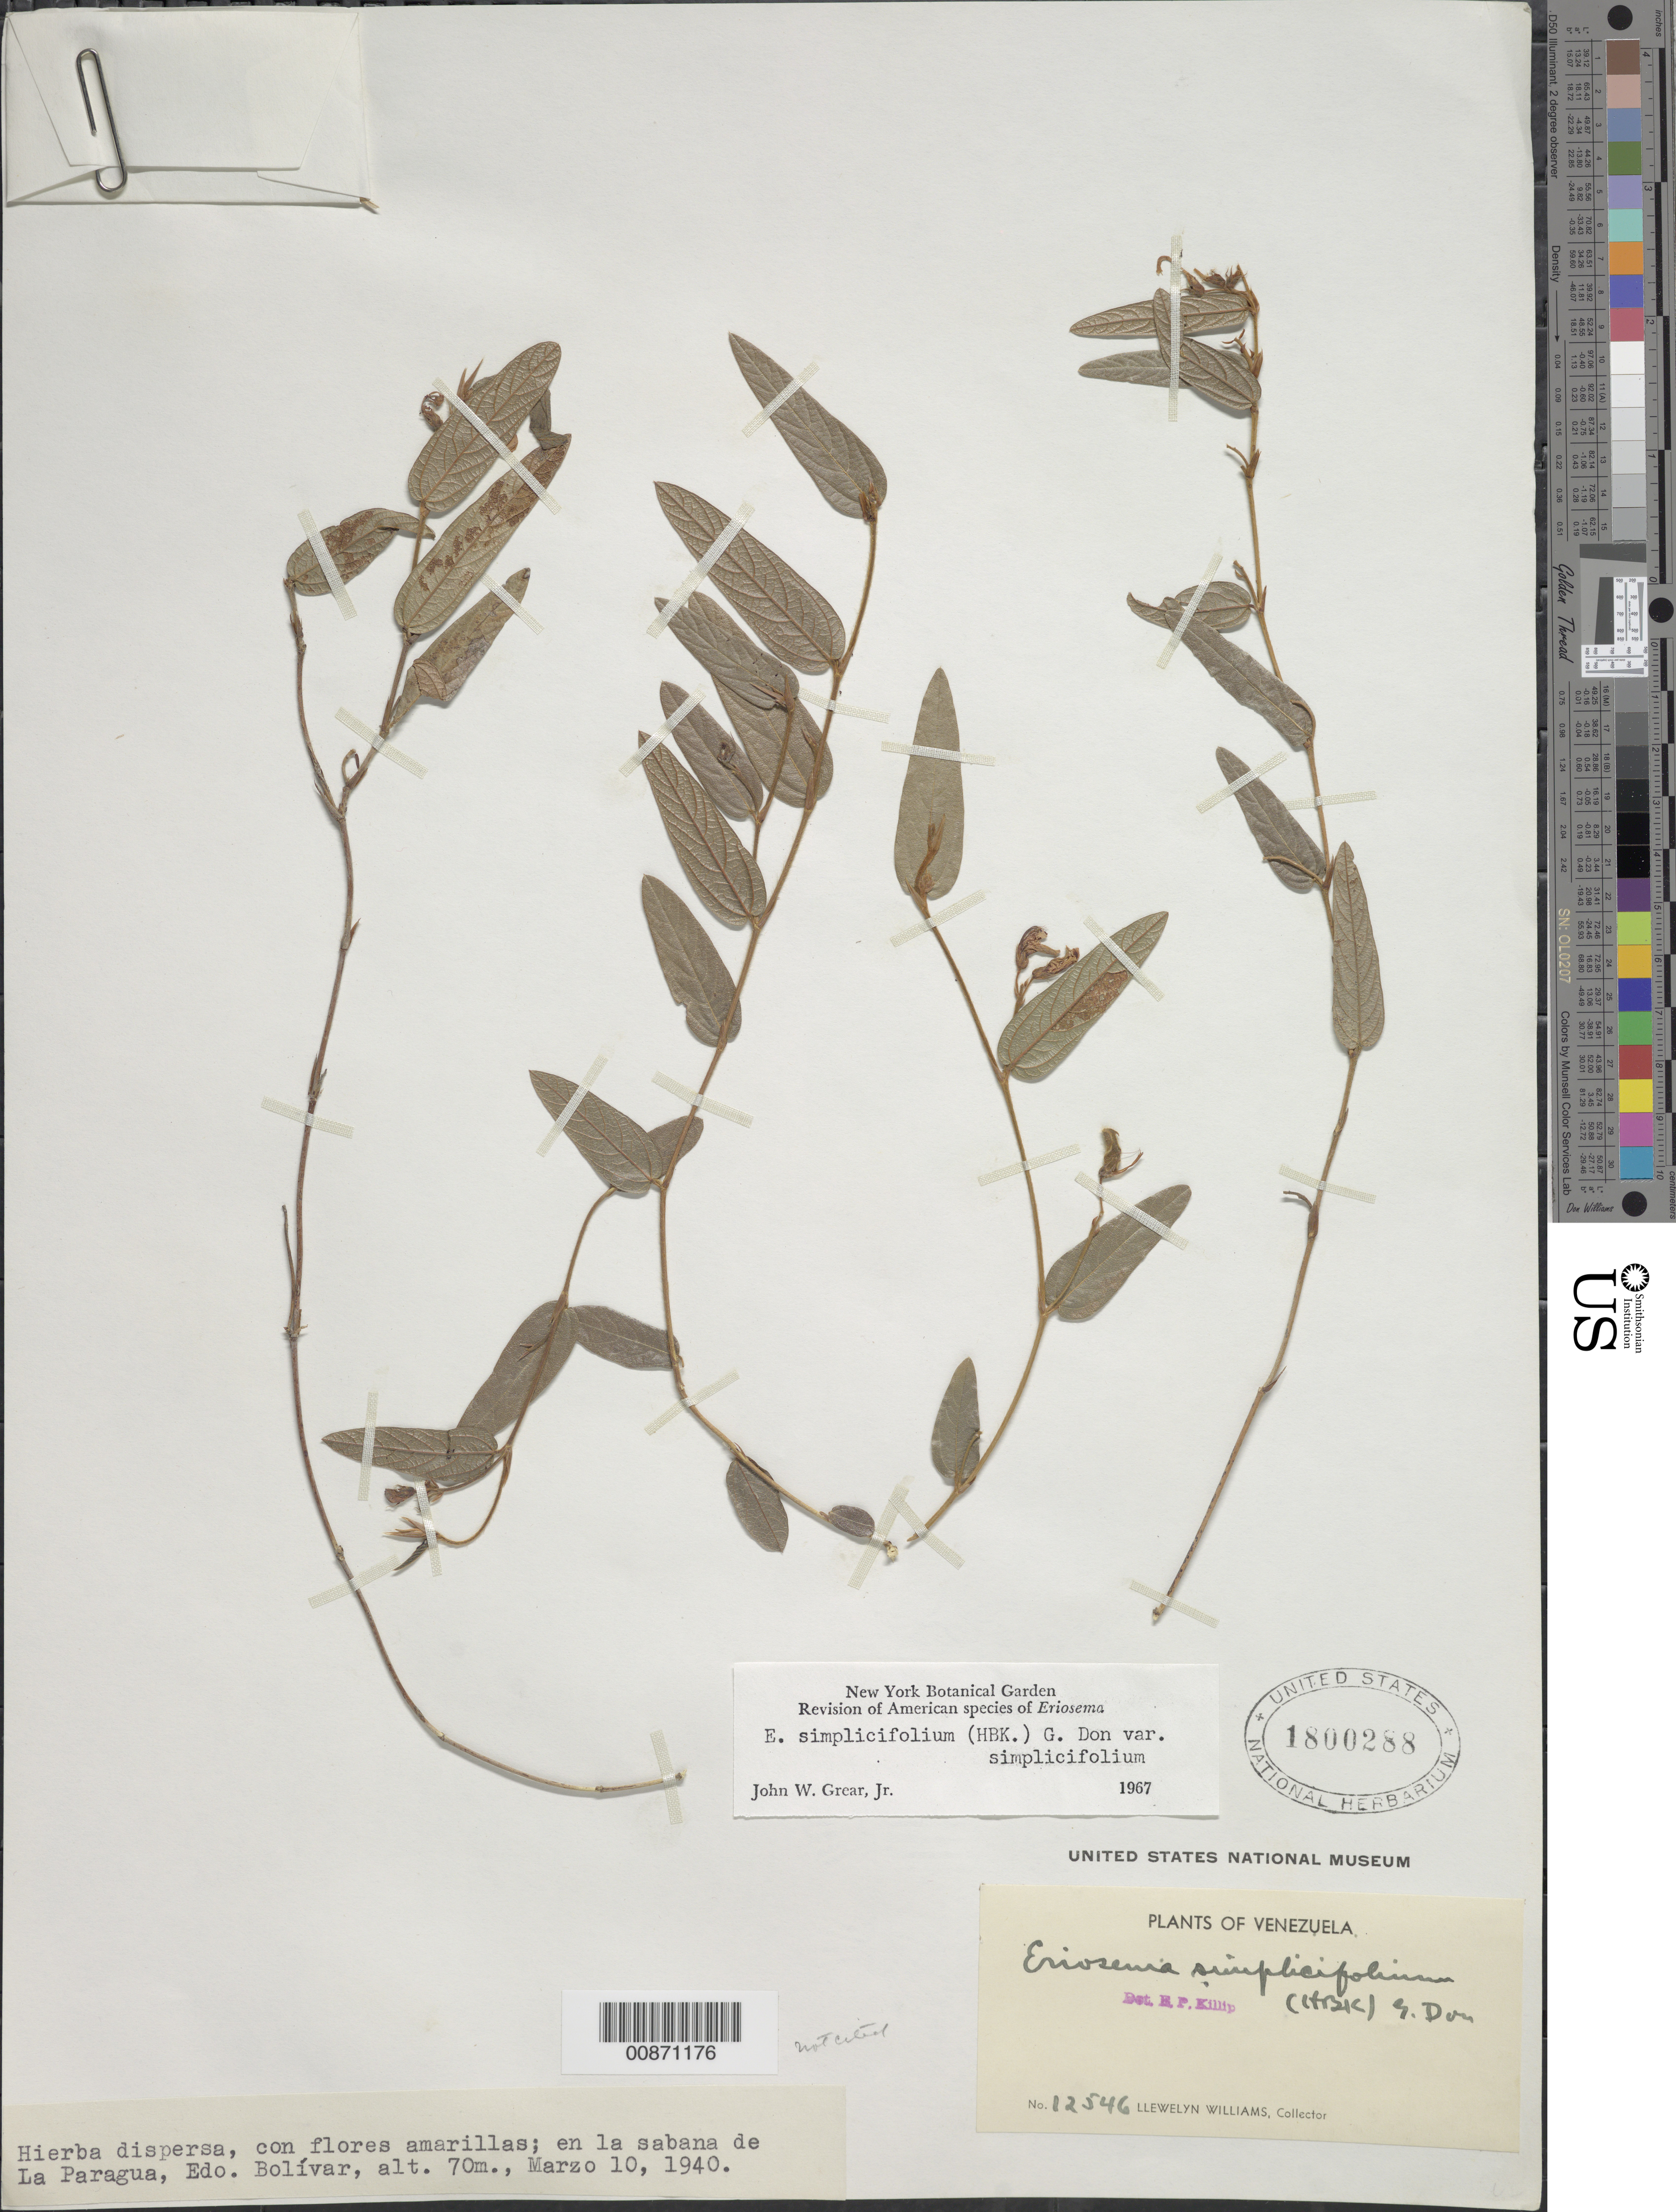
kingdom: Plantae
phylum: Tracheophyta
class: Magnoliopsida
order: Fabales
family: Fabaceae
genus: Eriosema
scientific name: Eriosema simplicifolium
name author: (Kunth) G. Don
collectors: Ll. Williams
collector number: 12546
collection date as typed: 10-Mar-40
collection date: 1940-03-10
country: Venezuela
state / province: Bolívar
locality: La Paragua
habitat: Sabana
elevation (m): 70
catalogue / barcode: US 1800288